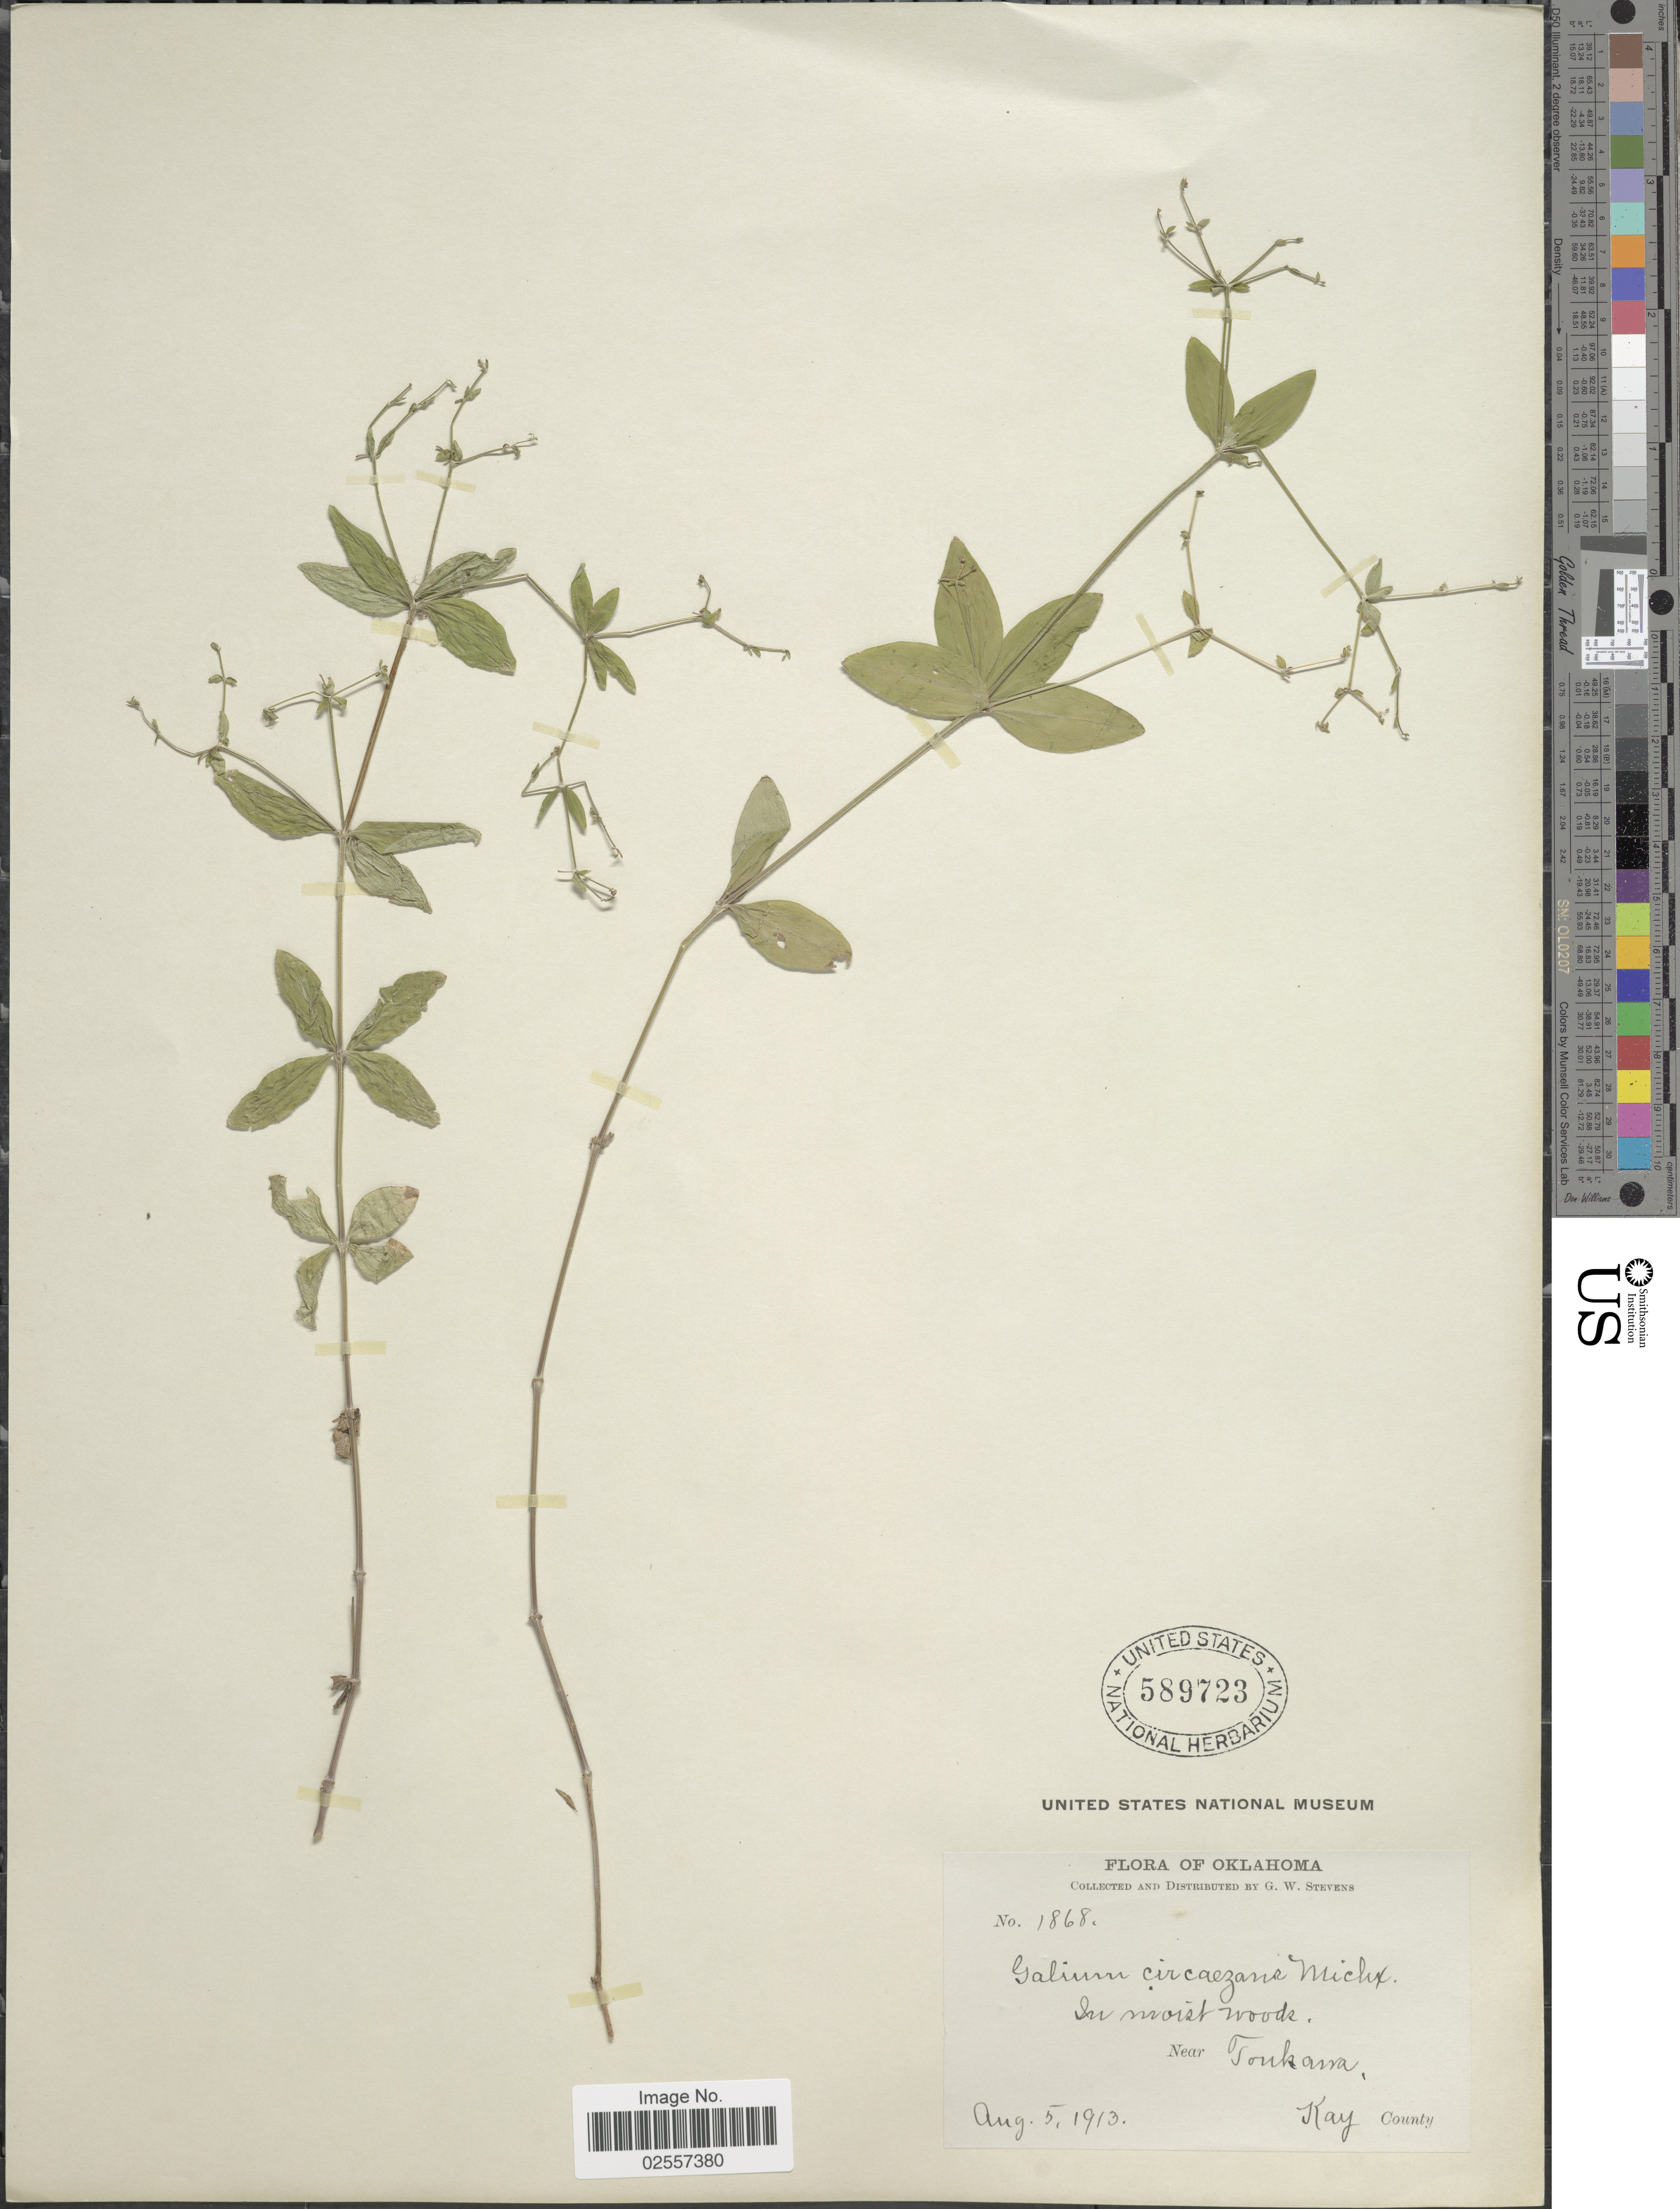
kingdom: Plantae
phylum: Tracheophyta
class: Magnoliopsida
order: Gentianales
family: Rubiaceae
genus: Galium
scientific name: Galium circaezans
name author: Michx.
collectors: G. W. Stevens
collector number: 1868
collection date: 1913-08-05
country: United States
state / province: Oklahoma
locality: Near Tonkawa, Kay County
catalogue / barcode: US 589723